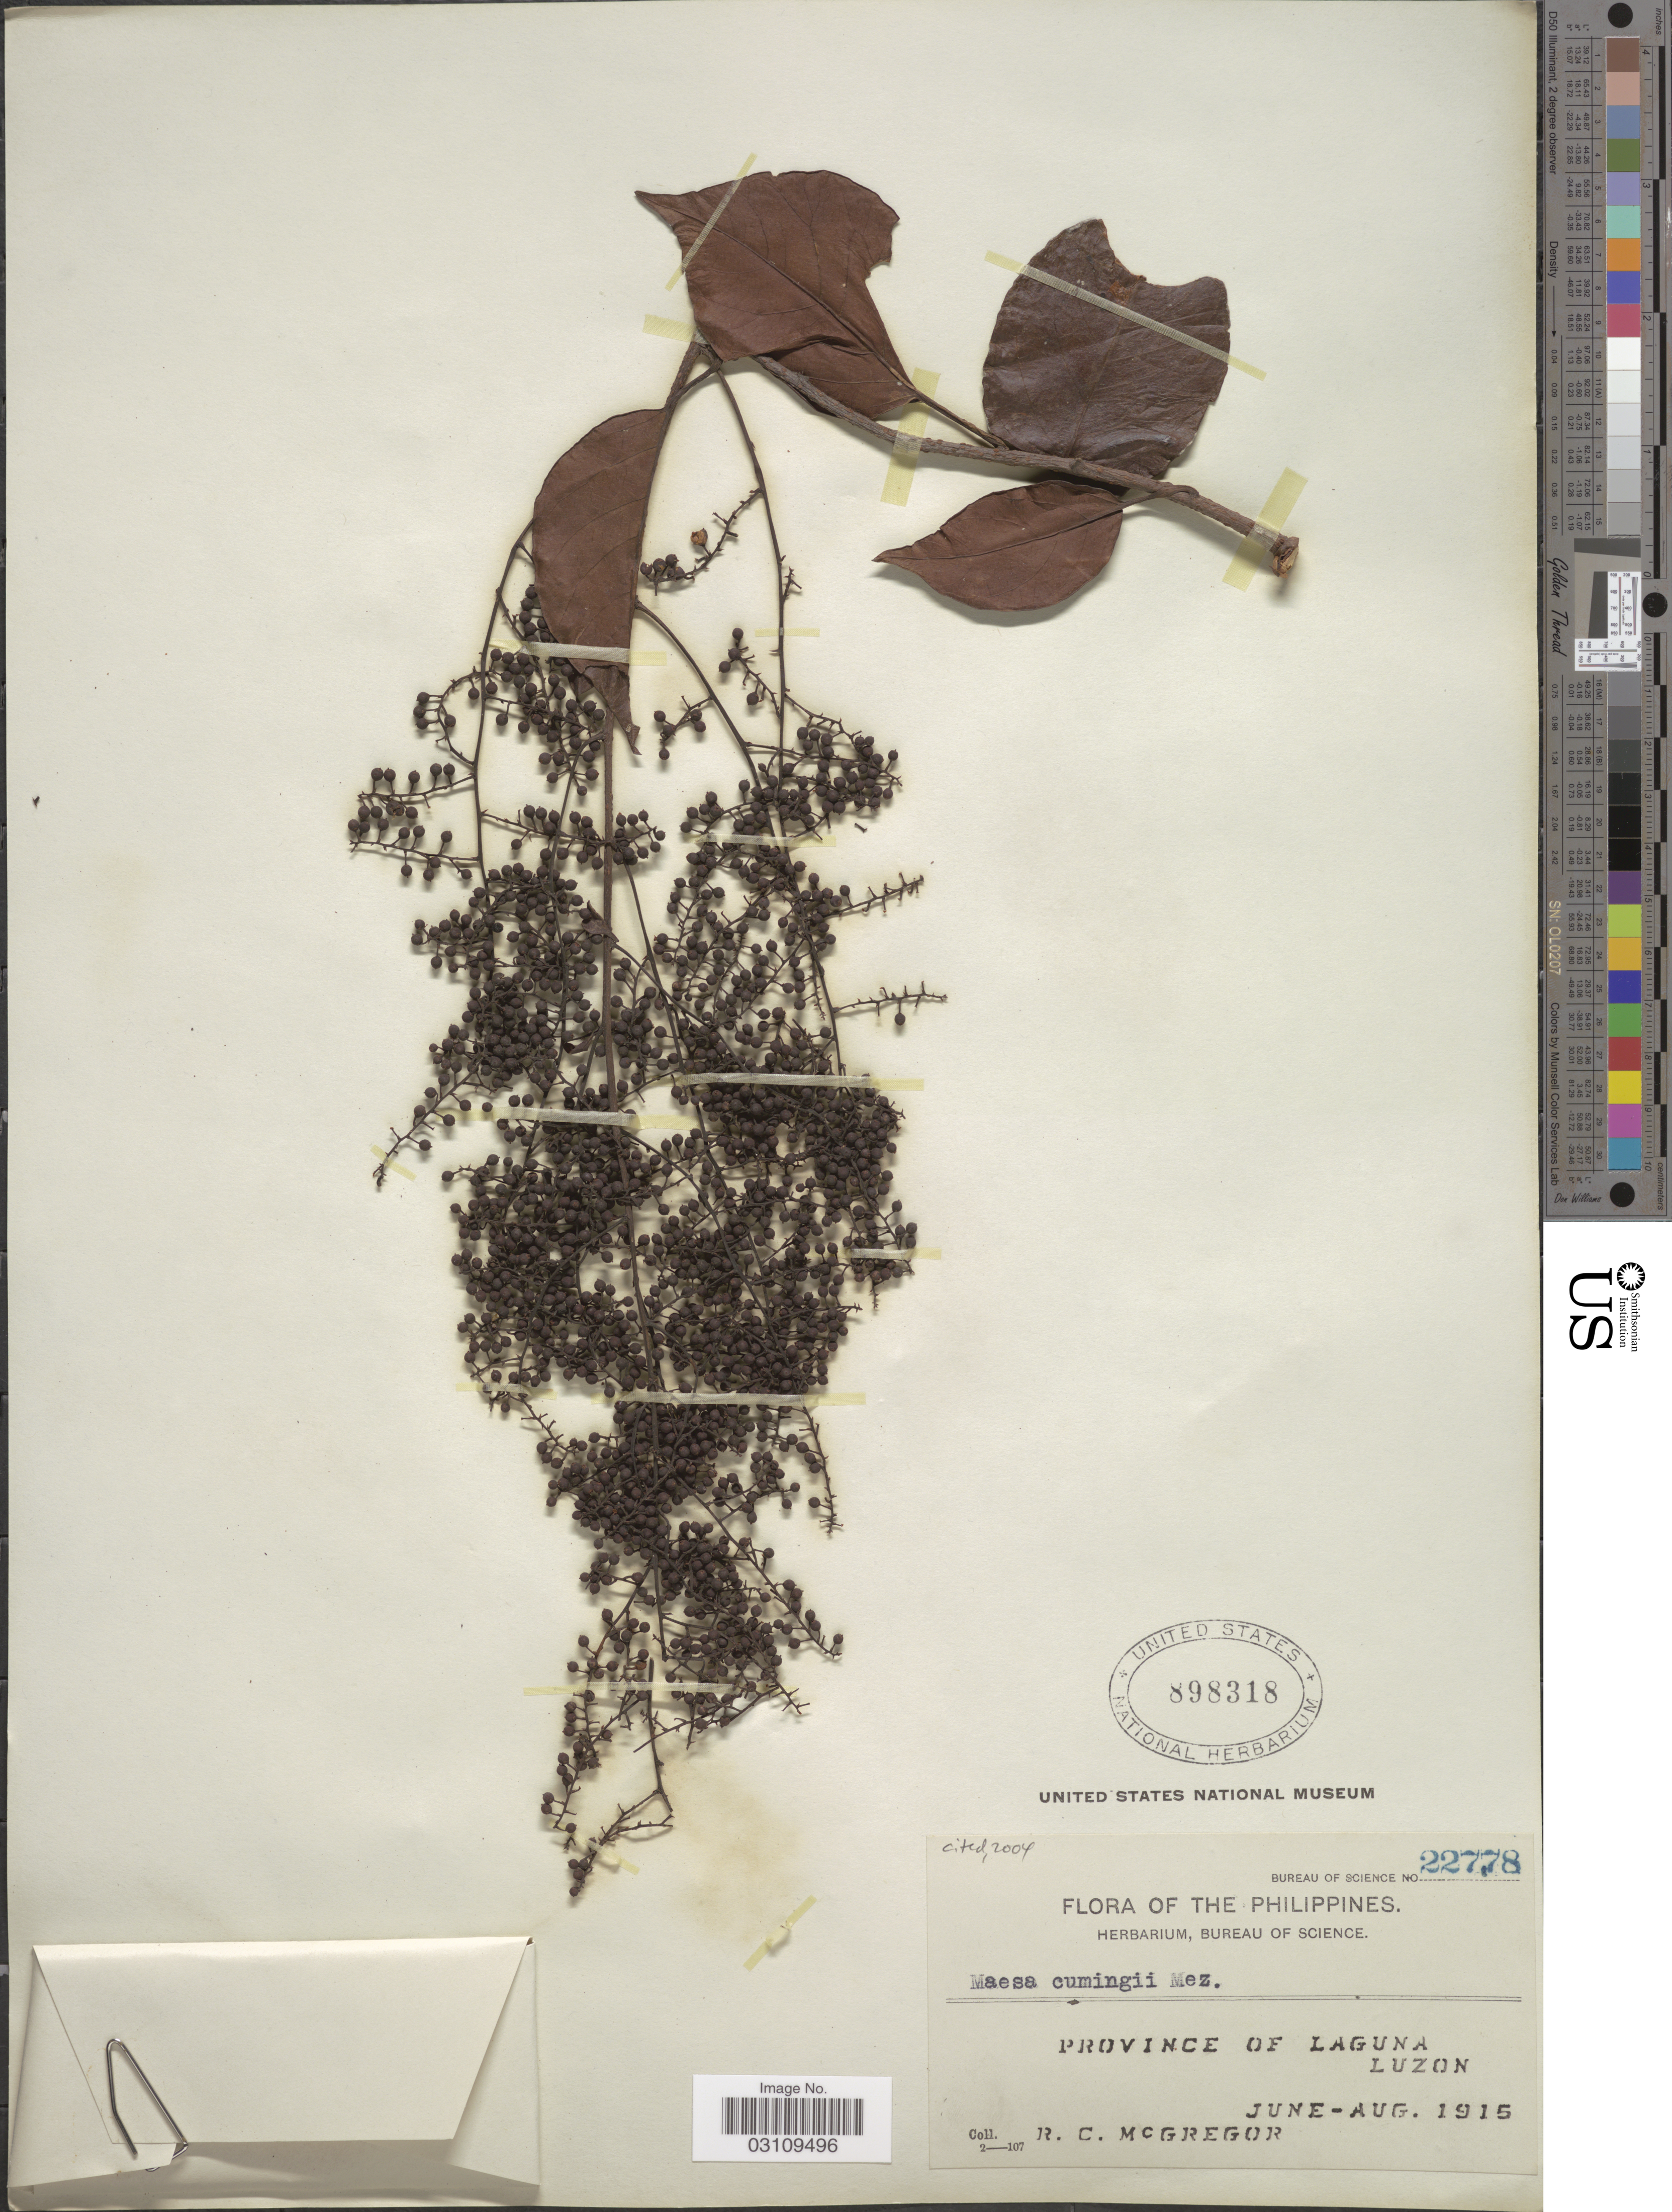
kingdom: Plantae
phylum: Tracheophyta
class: Magnoliopsida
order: Ericales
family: Primulaceae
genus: Maesa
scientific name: Maesa cumingii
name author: Mez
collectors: R. C. McGregor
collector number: Bureau of Science 22778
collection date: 1915-06/1915-08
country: Philippines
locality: Province of Laguna, Luzon.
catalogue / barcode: US 898318